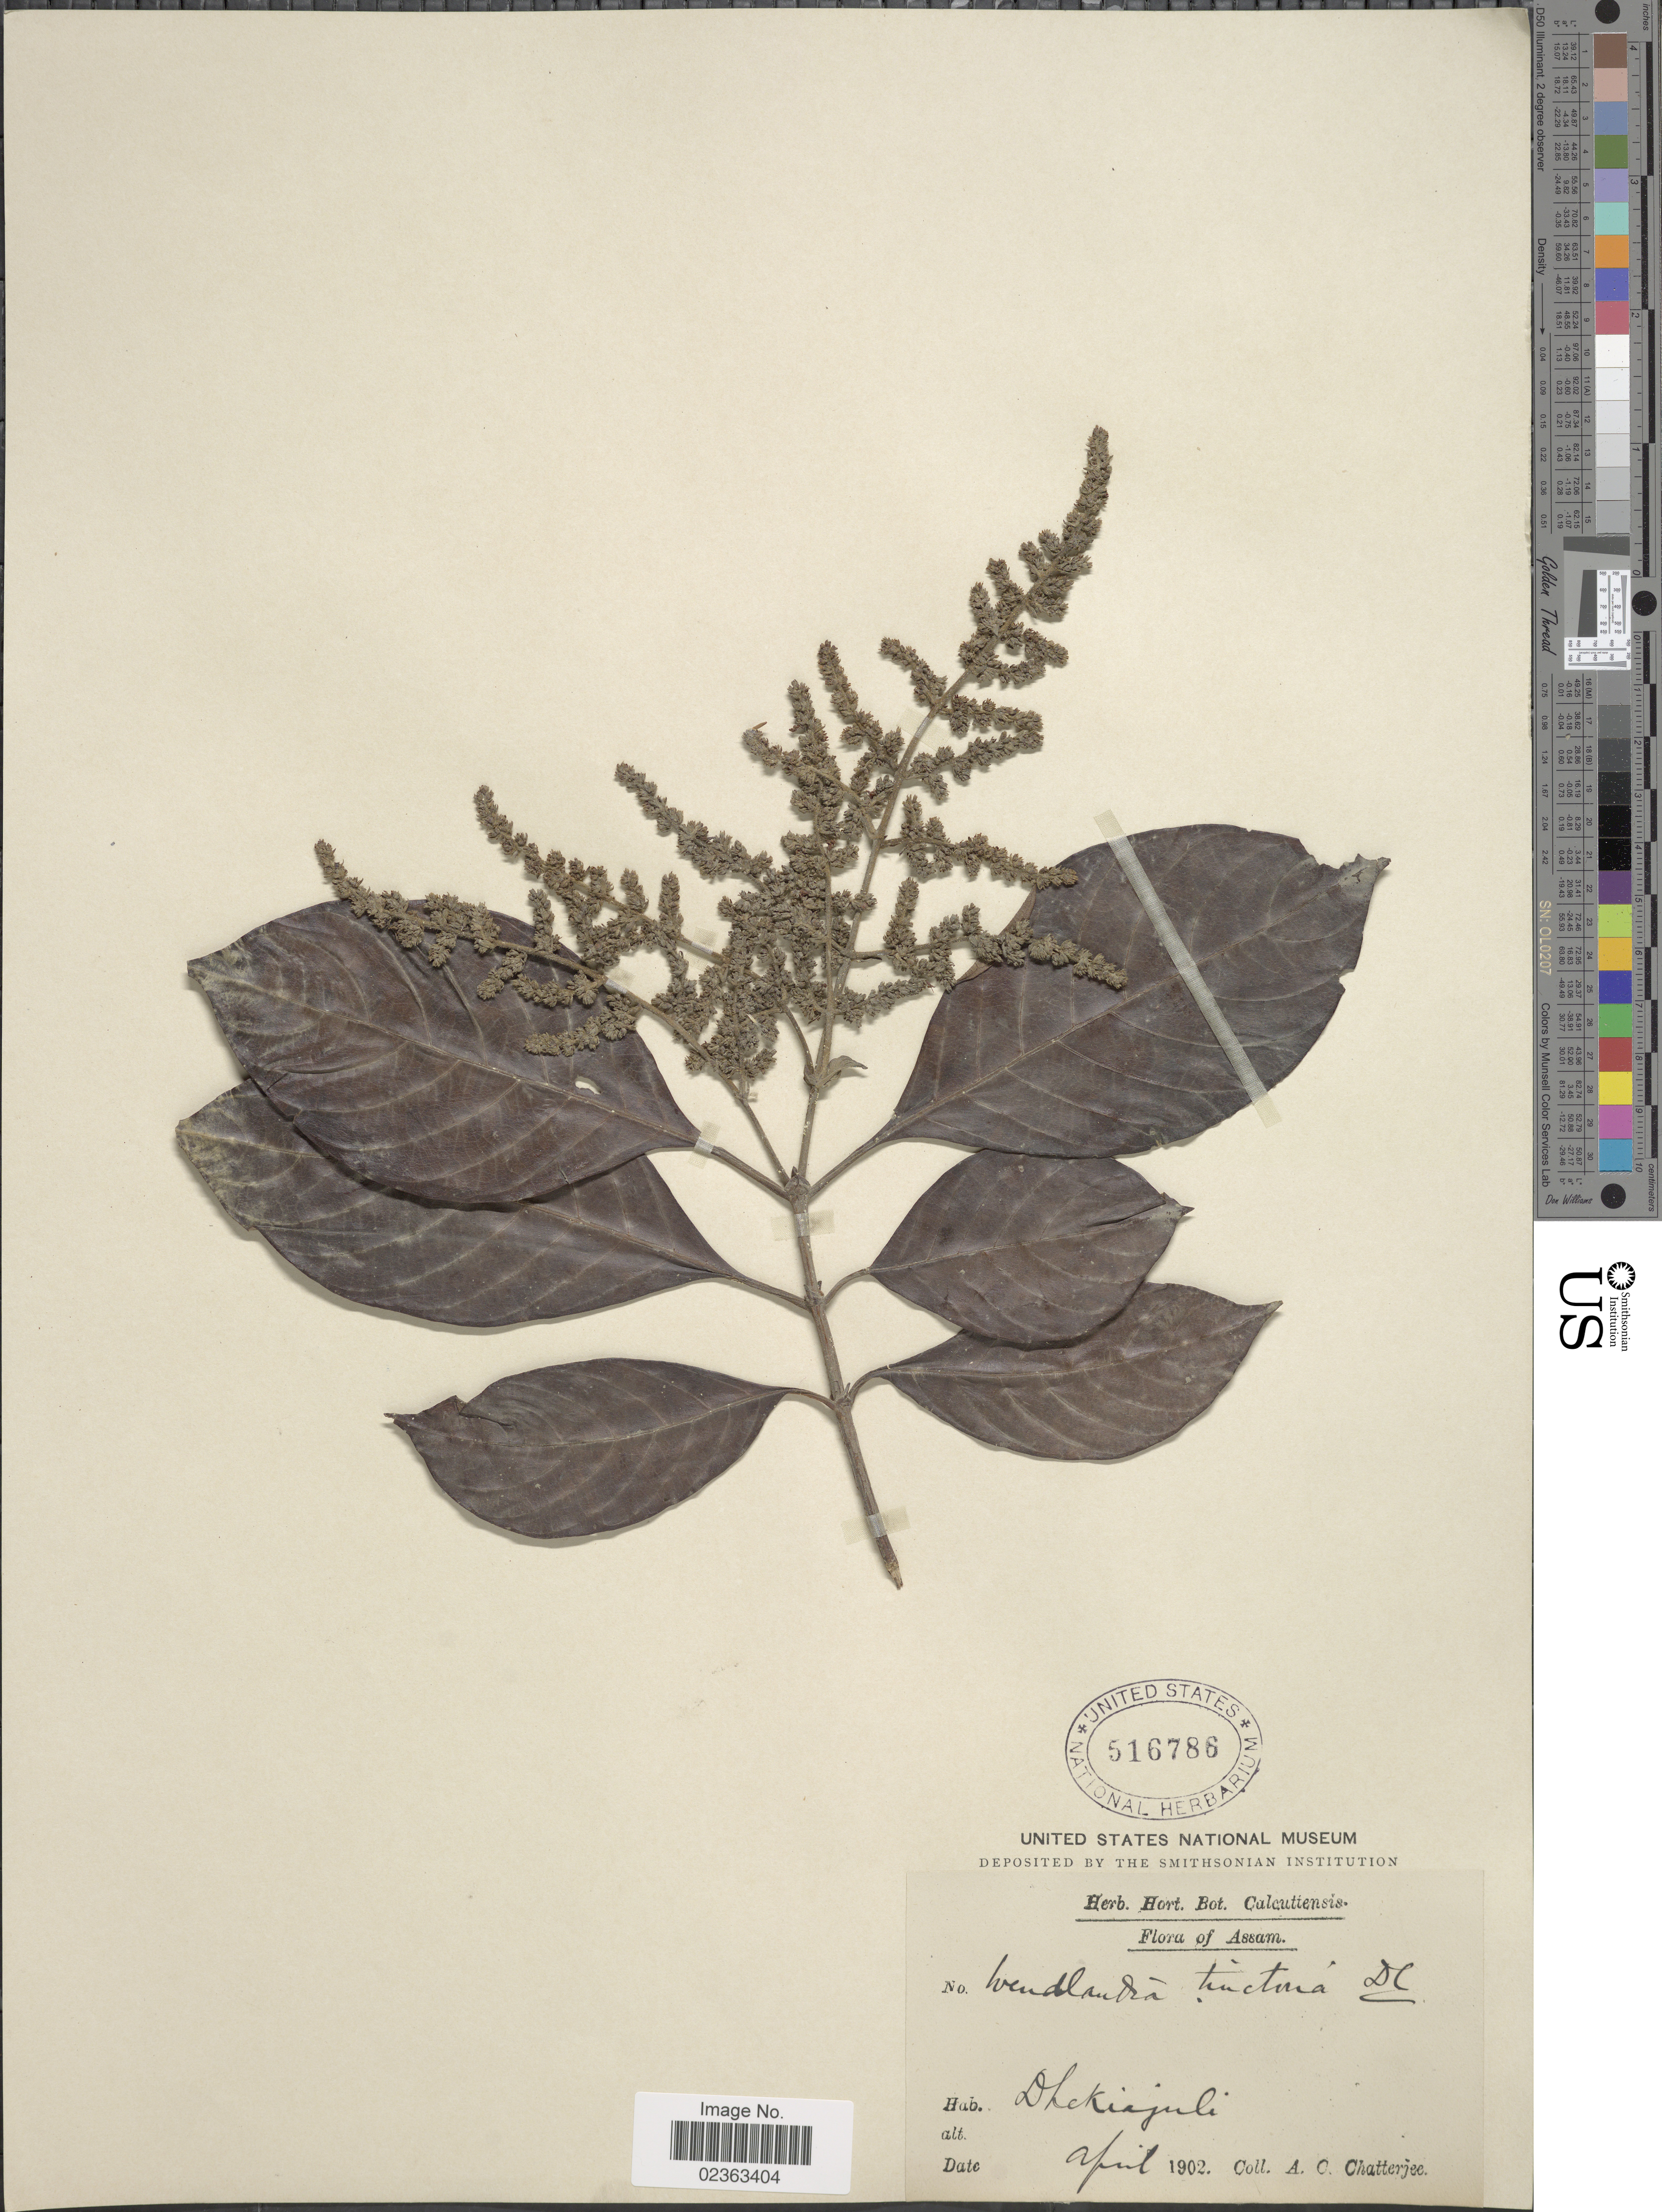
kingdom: Plantae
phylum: Tracheophyta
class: Magnoliopsida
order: Gentianales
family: Rubiaceae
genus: Wendlandia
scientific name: Wendlandia tinctoria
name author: DC.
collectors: A. Chatterjee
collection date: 1902-04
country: India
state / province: Assam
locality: Dhekiajuli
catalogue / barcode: US 516786